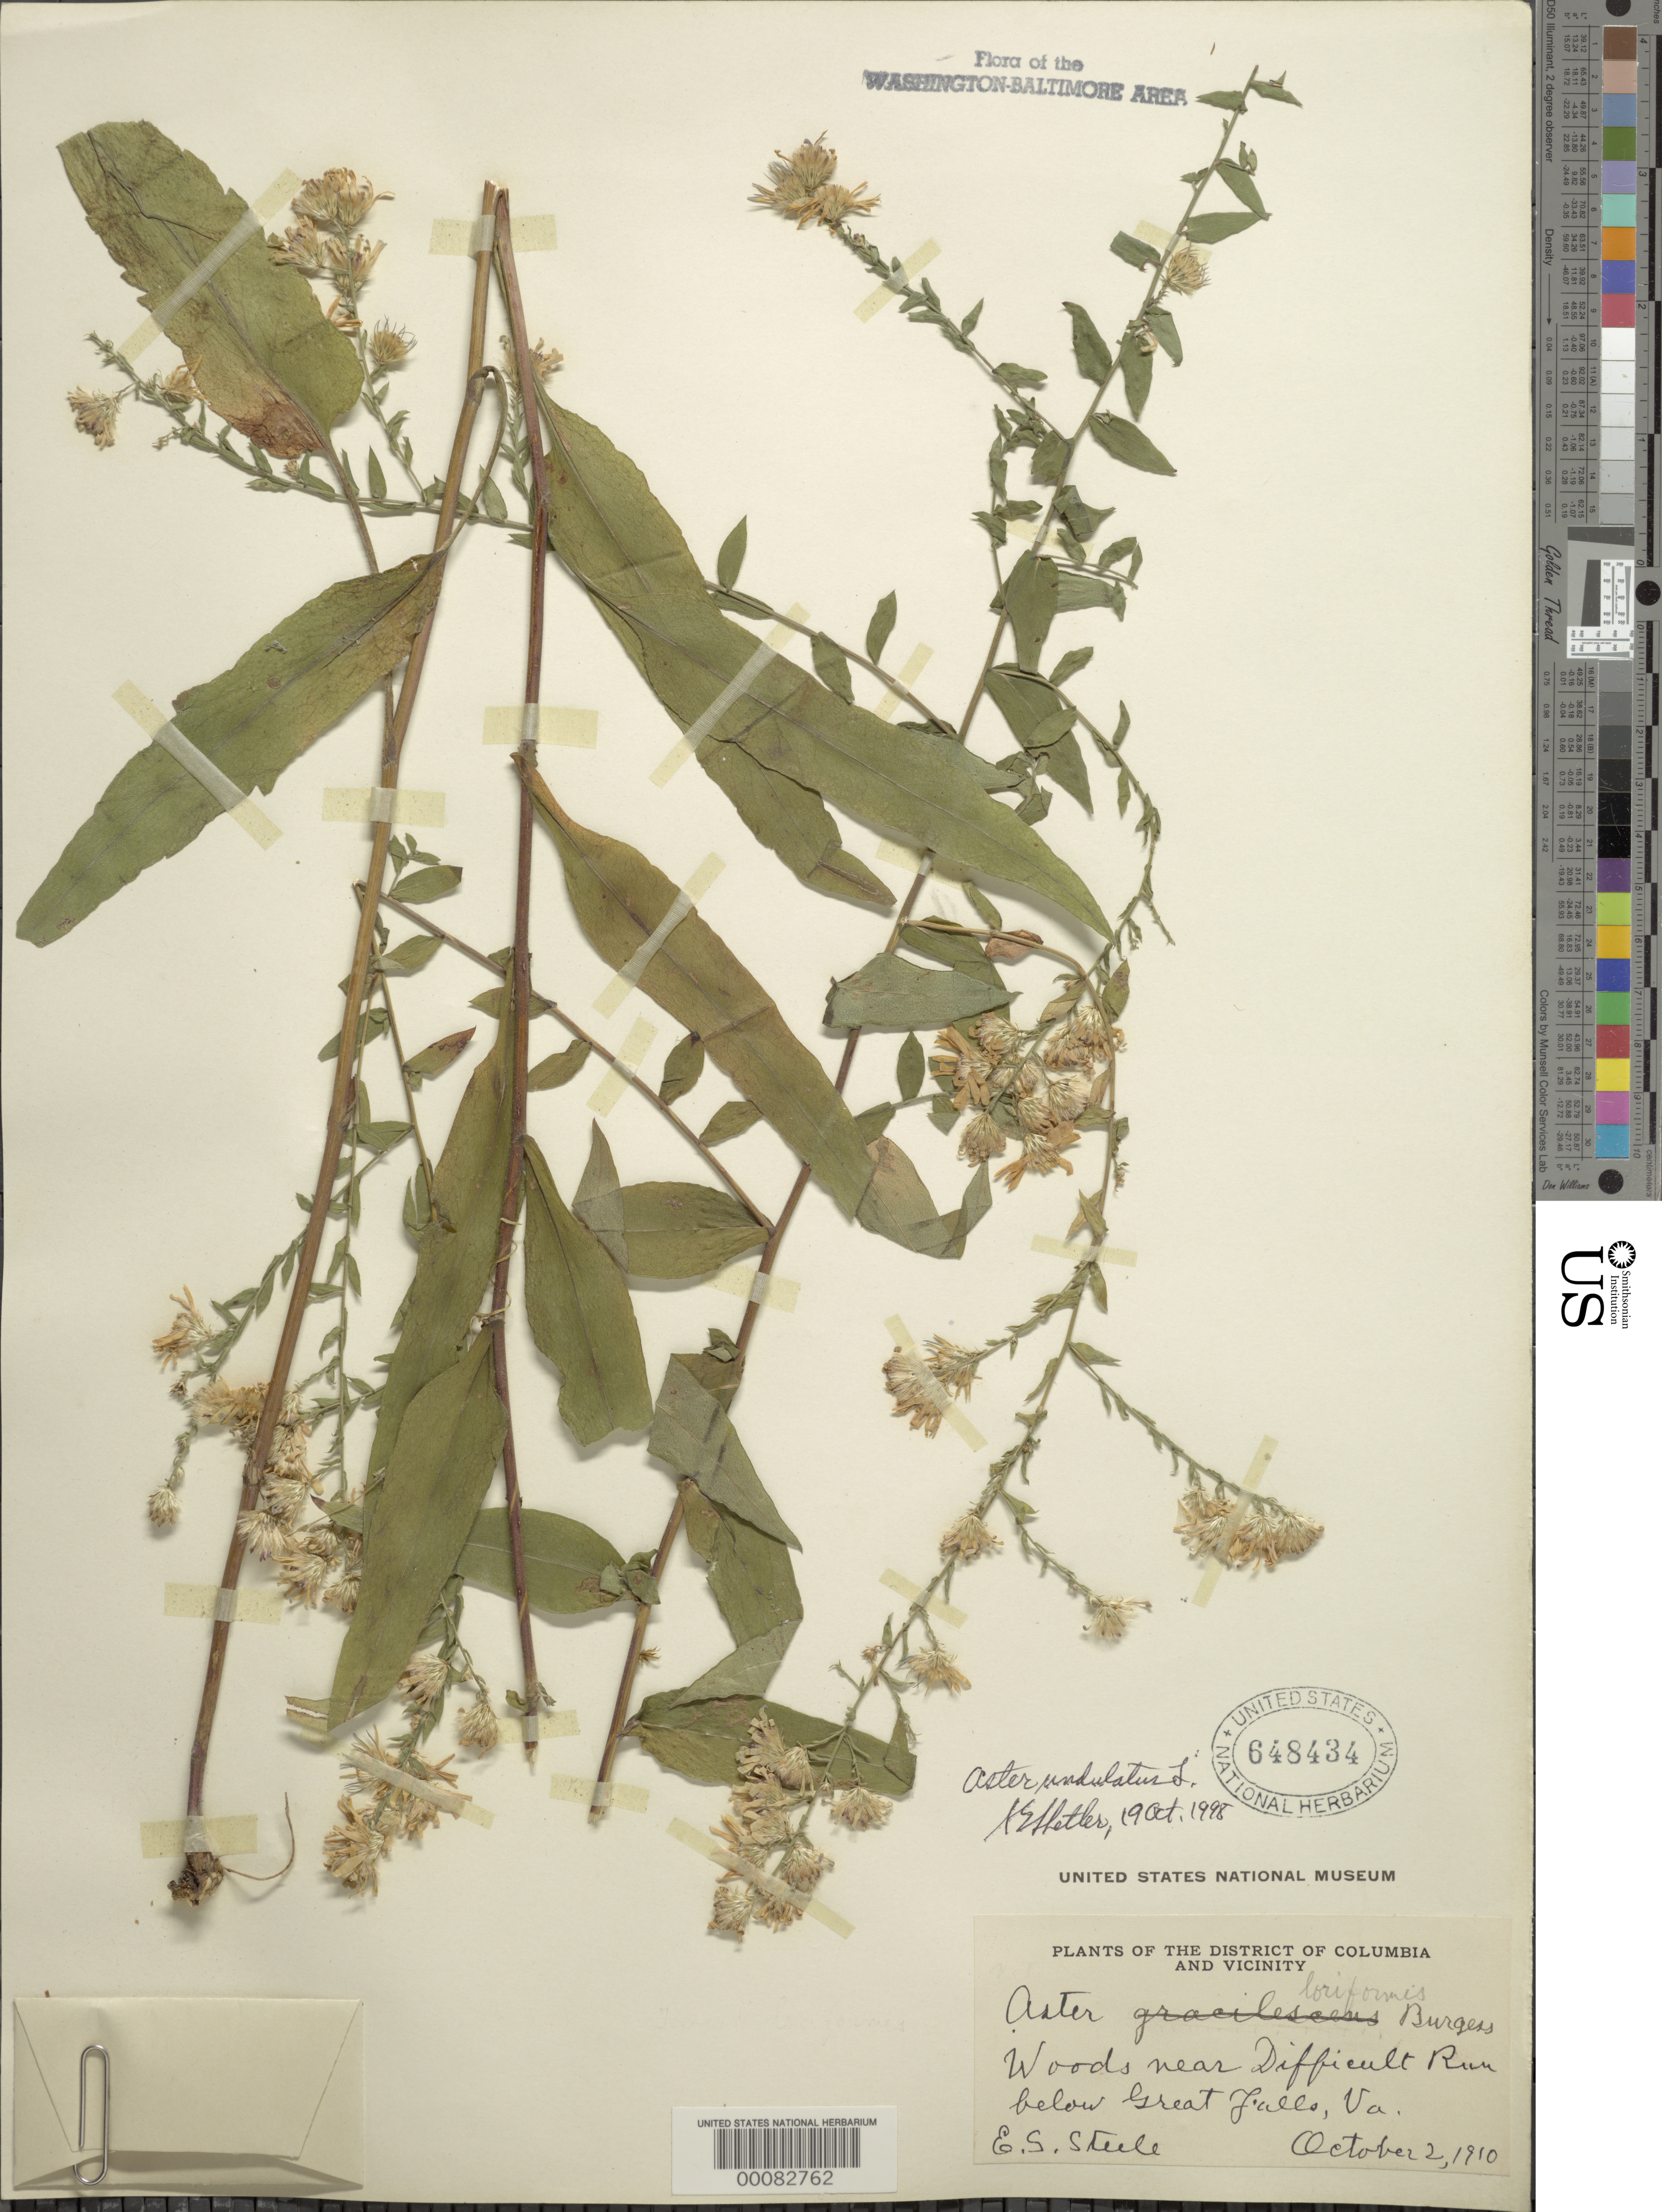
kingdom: Plantae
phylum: Tracheophyta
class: Magnoliopsida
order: Asterales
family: Asteraceae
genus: Symphyotrichum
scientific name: Symphyotrichum undulatum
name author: (L.) G.L. Nesom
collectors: E. Steele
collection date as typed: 02 Oct 1910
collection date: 1910-10-02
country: United States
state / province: Virginia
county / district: Fairfax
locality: Near Difficult Run C. & O. Canal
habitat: Woods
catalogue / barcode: US 648434